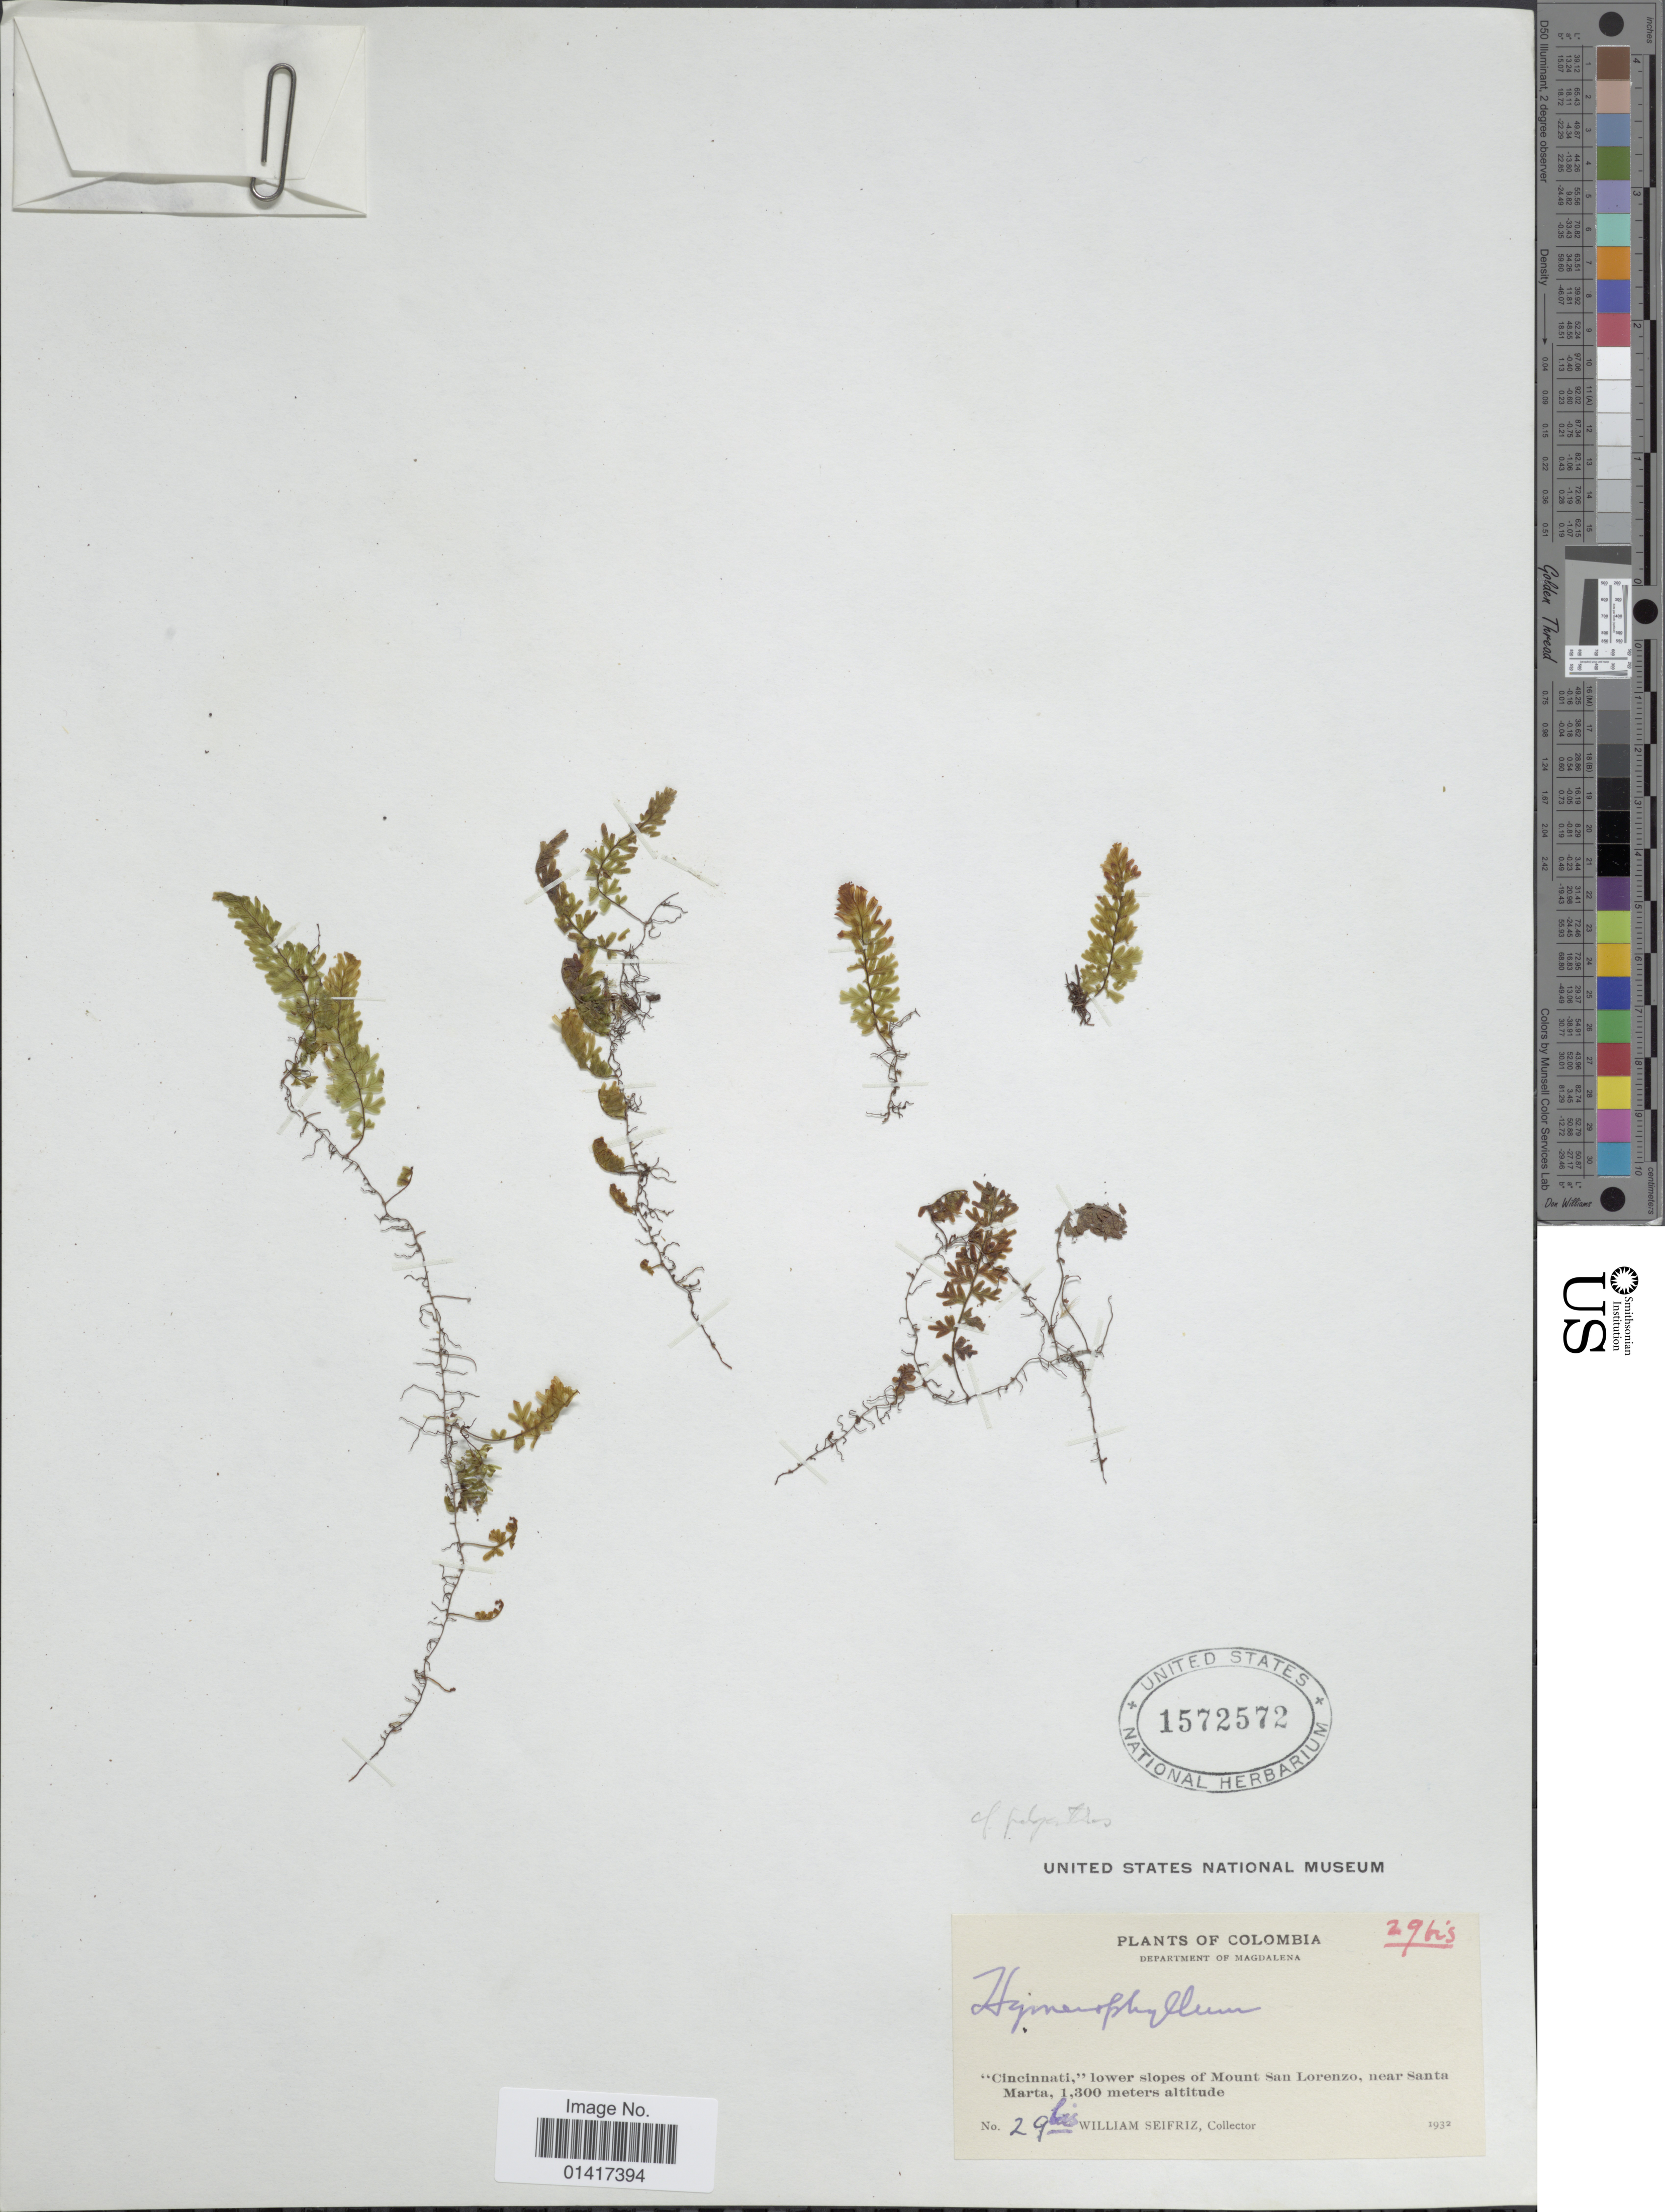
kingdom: Plantae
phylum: Tracheophyta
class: Polypodiopsida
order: Hymenophyllales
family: Hymenophyllaceae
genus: Hymenophyllum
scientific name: Hymenophyllum sp.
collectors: W. Seifriz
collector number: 29 bis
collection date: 1932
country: Colombia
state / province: Magdalena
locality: Department of Magdalena. Cincinnati, lower slopes of Mount San Lorenzo, near Santa Marta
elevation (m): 1300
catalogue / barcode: US 1572572